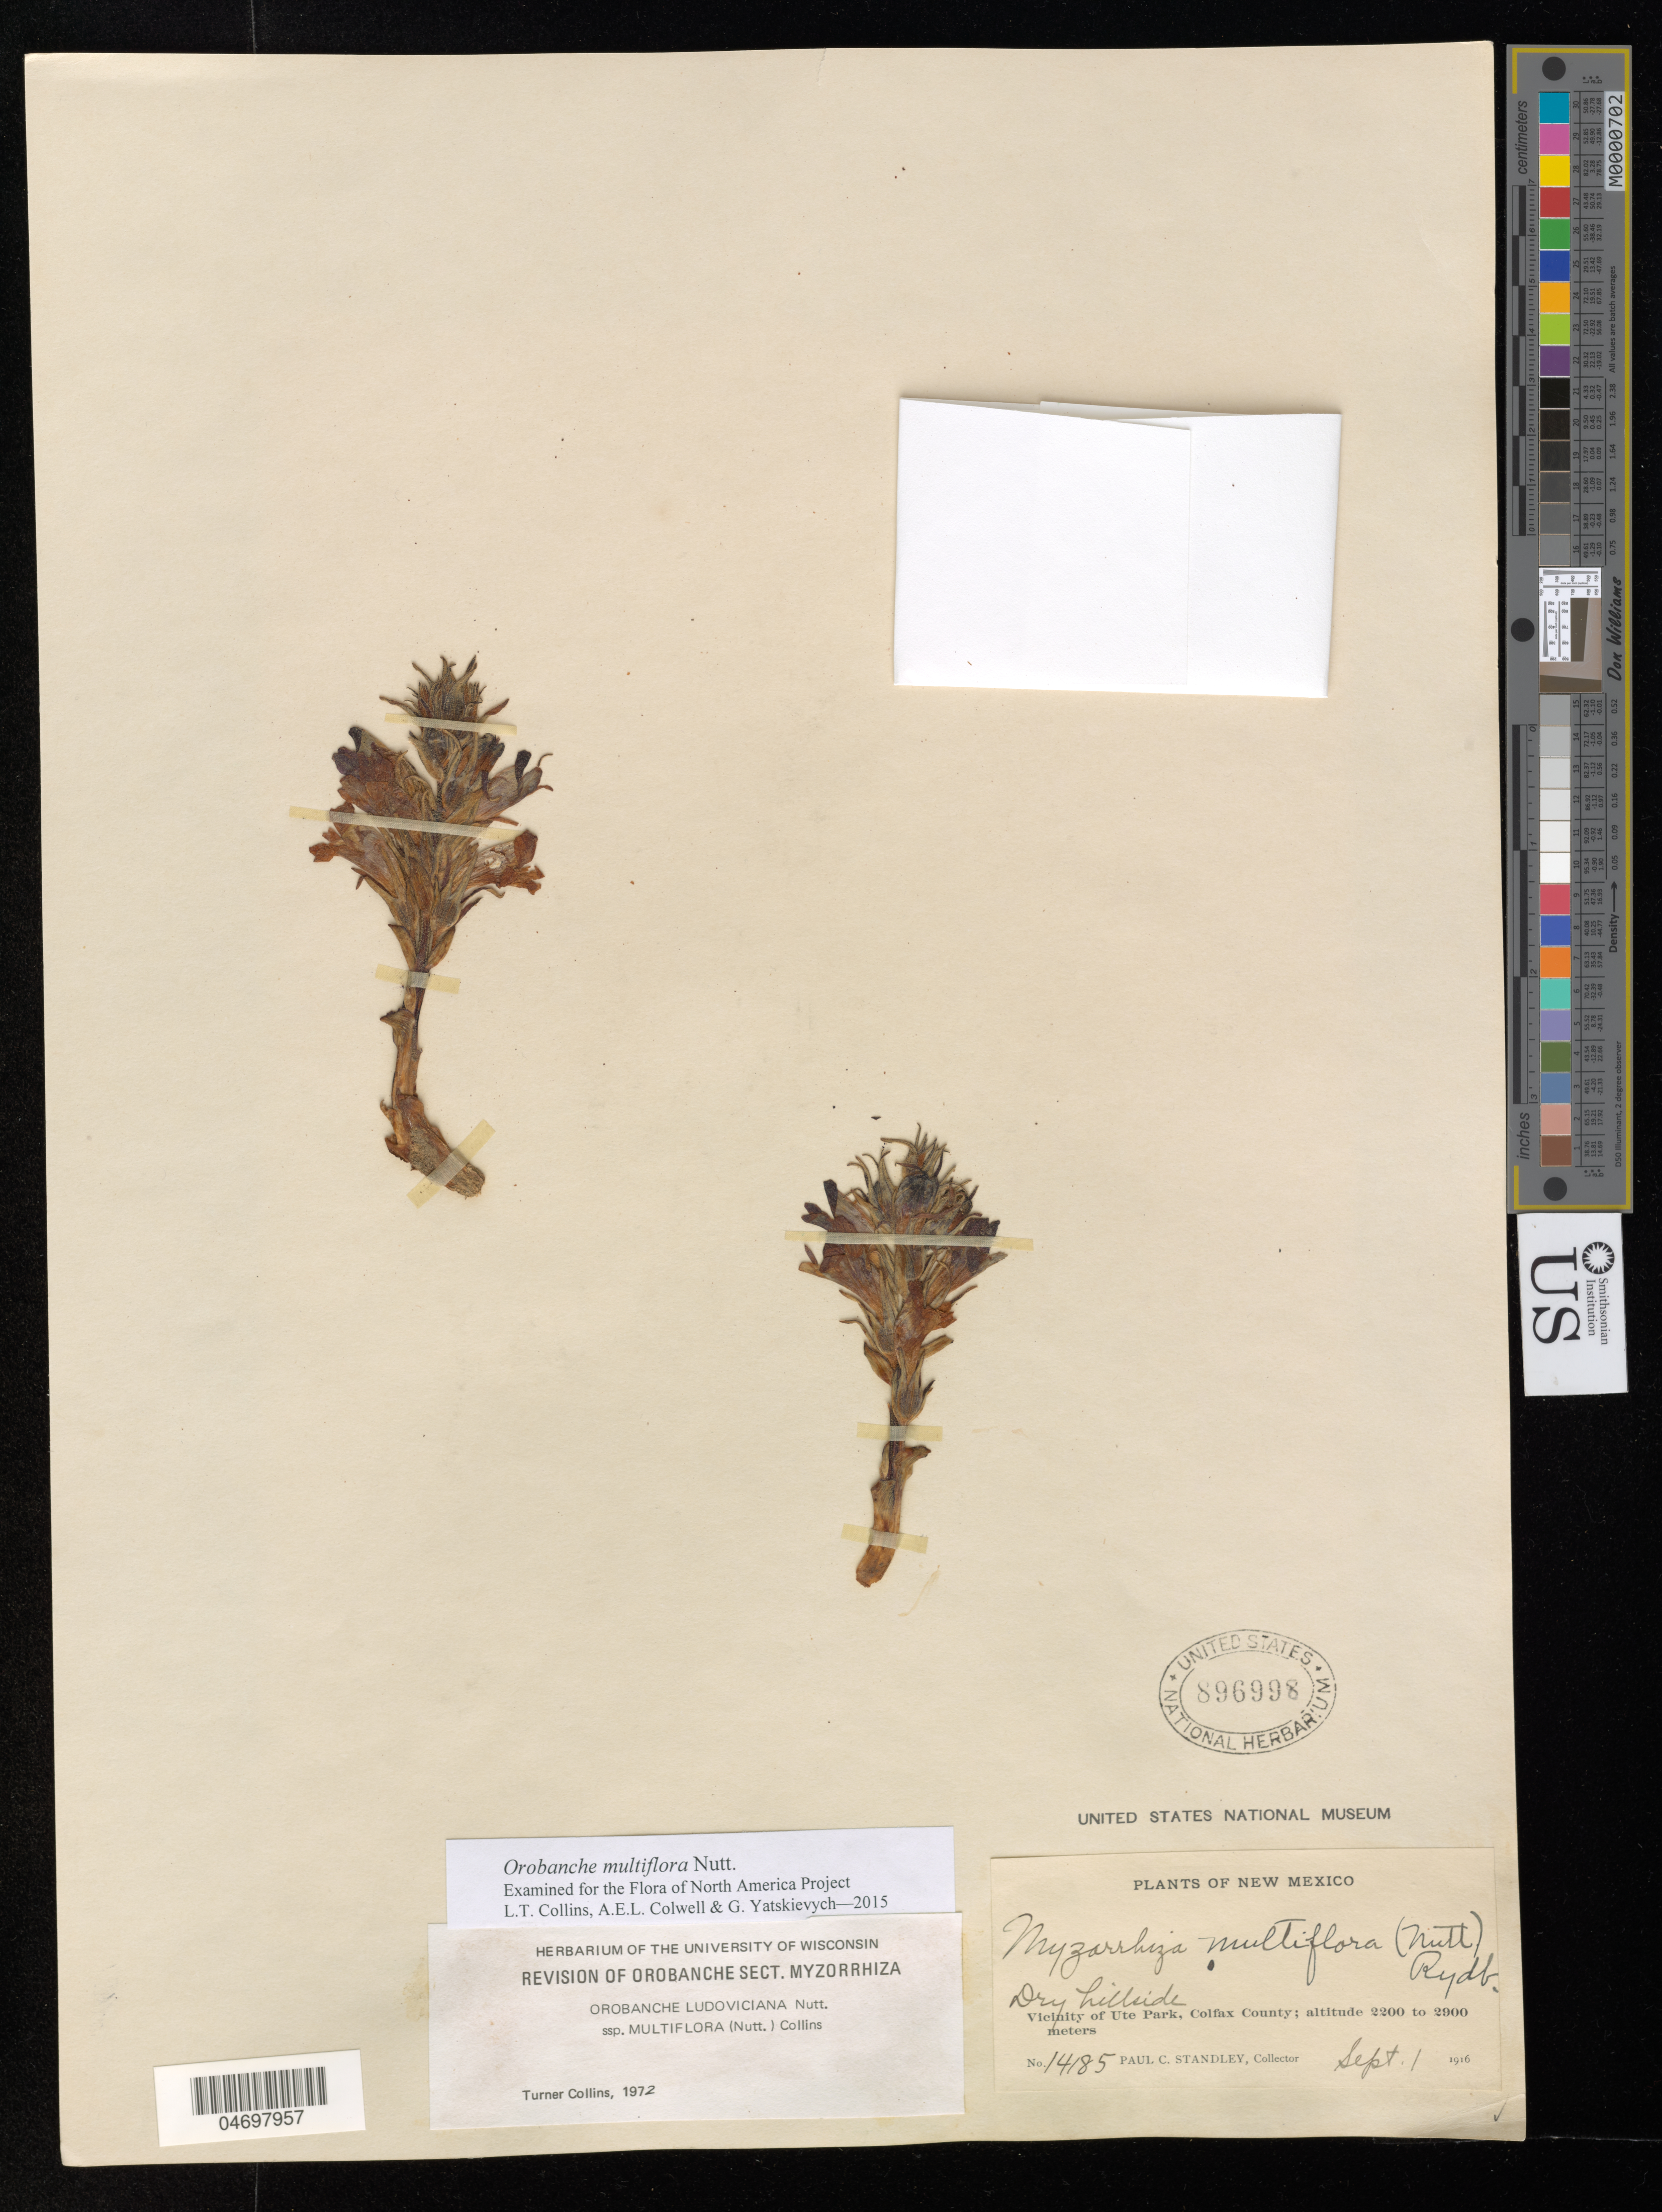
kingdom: Plantae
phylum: Tracheophyta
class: Magnoliopsida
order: Lamiales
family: Orobanchaceae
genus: Orobanche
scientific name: Orobanche multiflora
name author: Nutt.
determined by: Collins, L. T.; Colwell, A. E.; Yatskievych, G. A.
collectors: P. C. Standley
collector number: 14185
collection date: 1916-09-01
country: United States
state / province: New Mexico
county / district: Colfax Co.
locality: Vicinity of Ute Park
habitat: Dry hillside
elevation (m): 2200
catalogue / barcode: US 896998